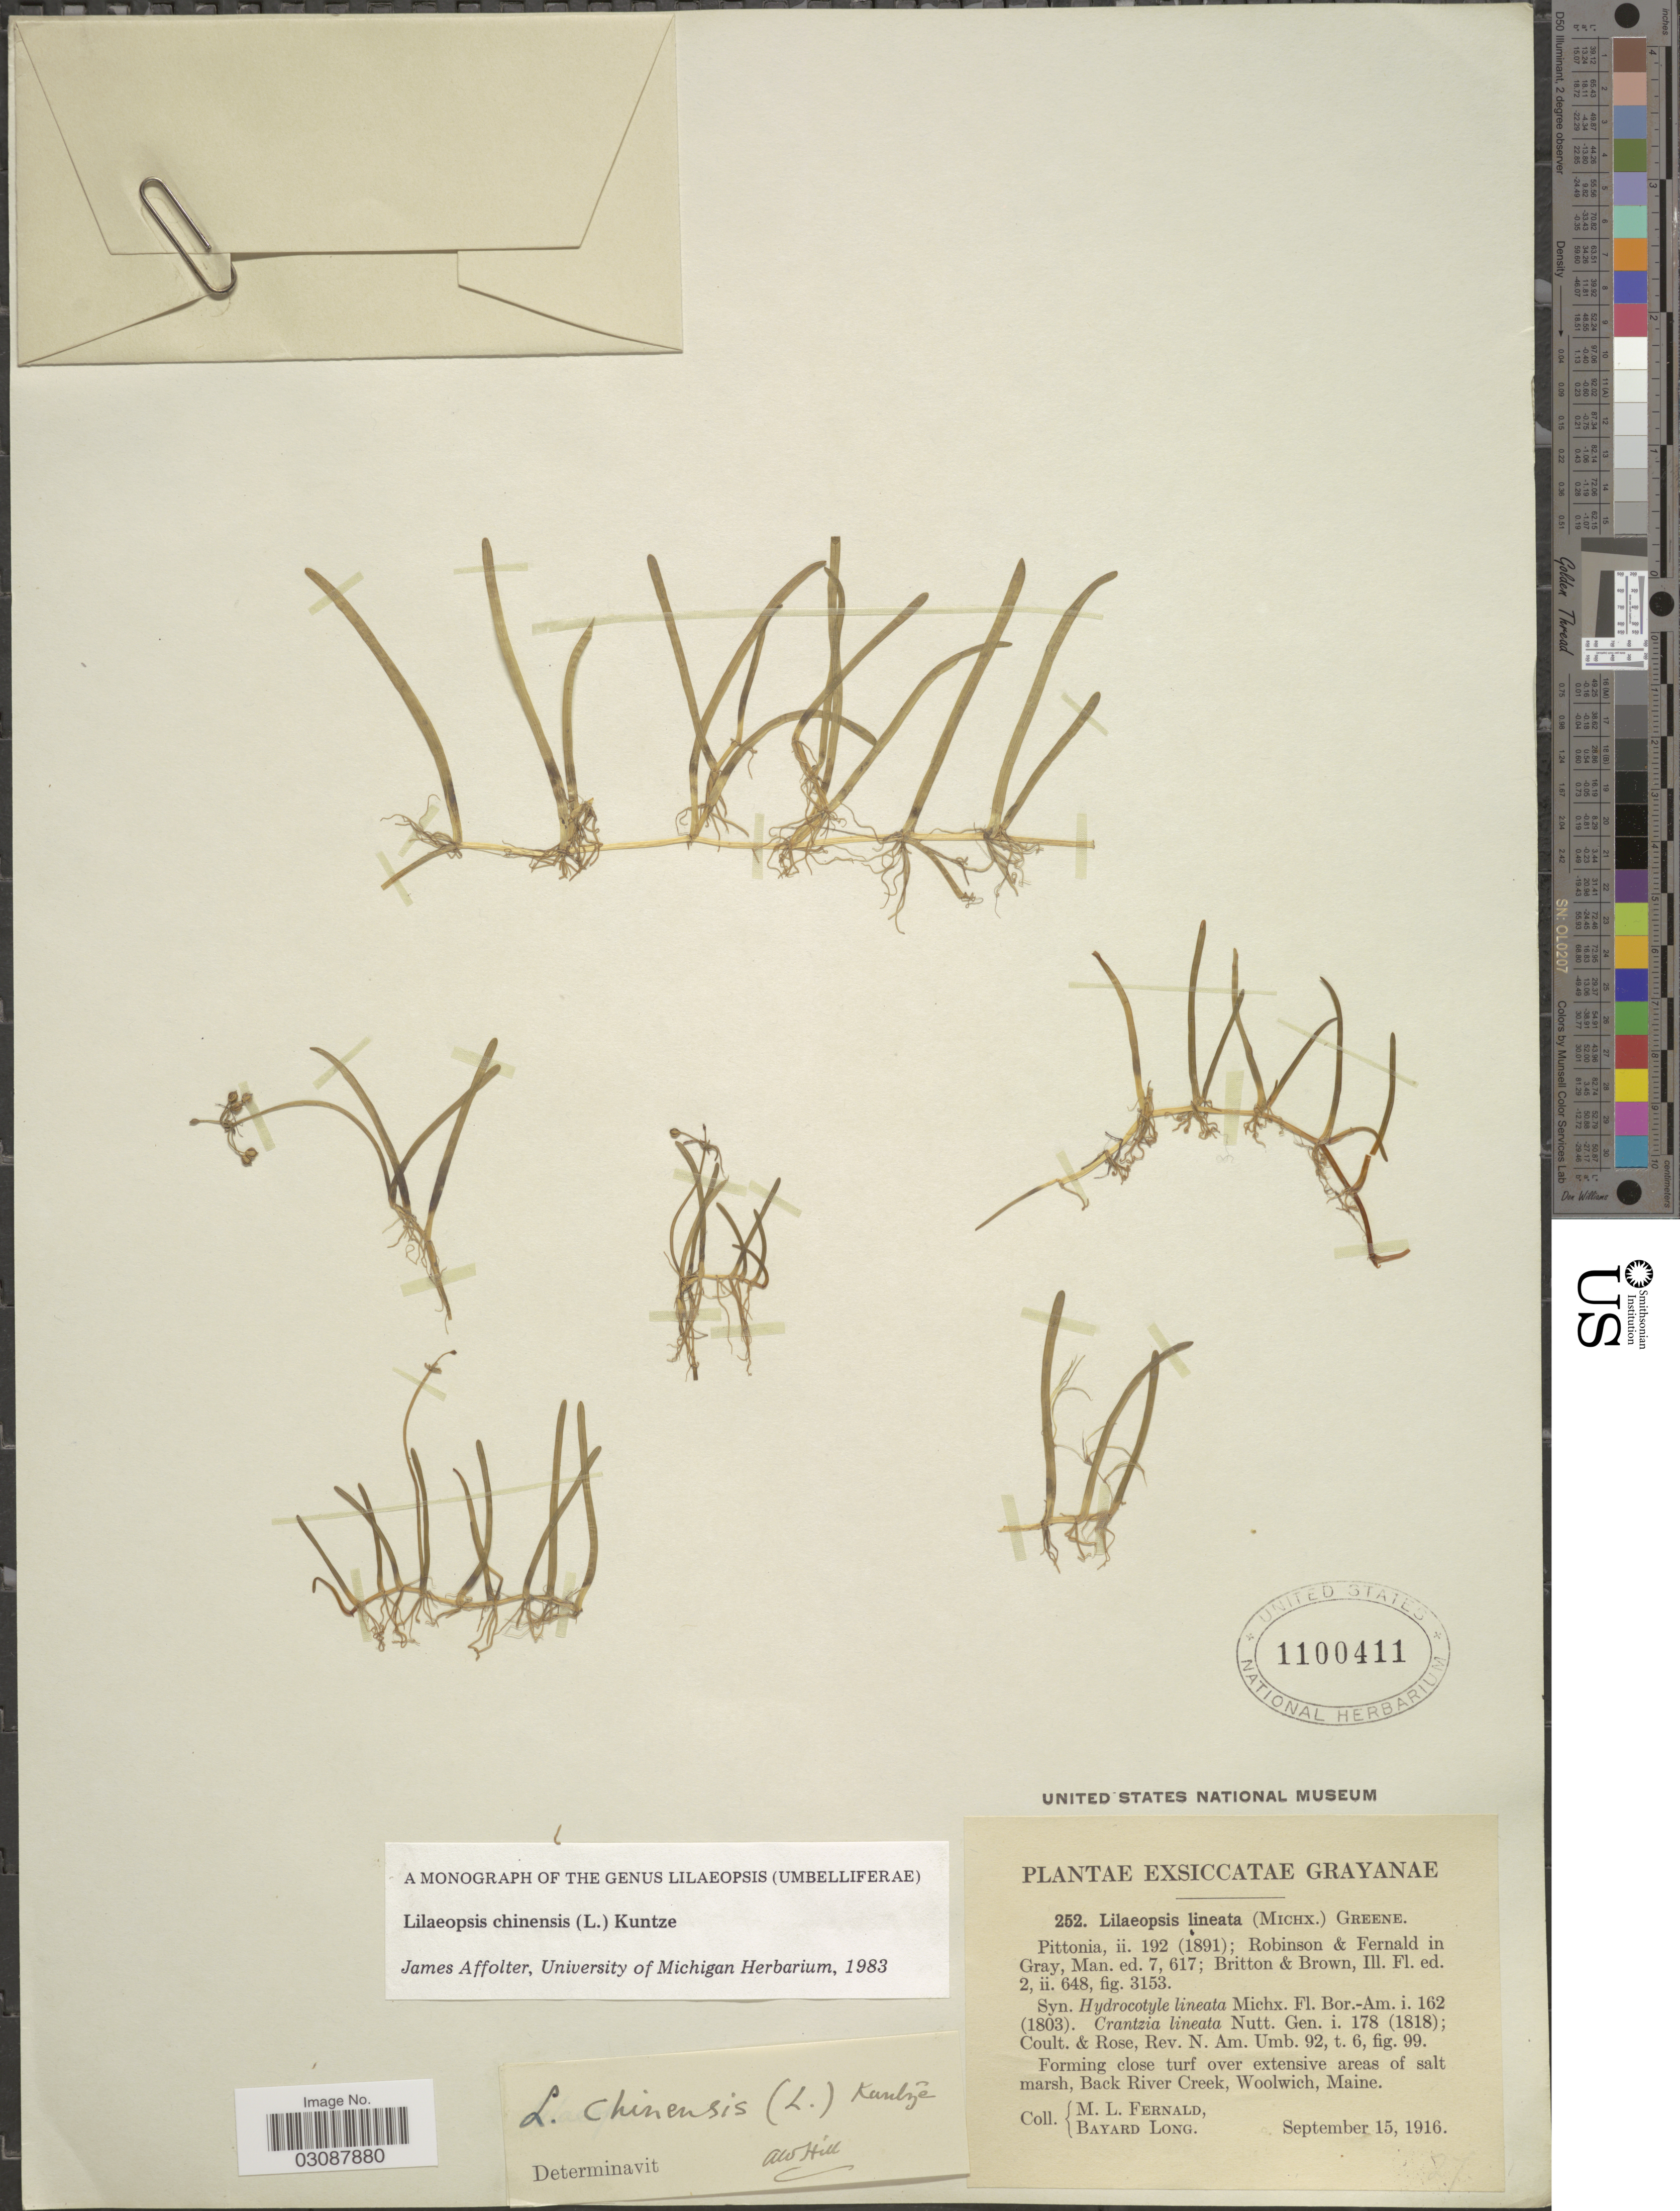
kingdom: Plantae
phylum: Tracheophyta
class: Magnoliopsida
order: Apiales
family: Apiaceae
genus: Lilaeopsis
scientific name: Lilaeopsis chinensis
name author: (L.) Kuntze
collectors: M. L. Fernald & B. Long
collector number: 252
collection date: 1916-09-15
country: United States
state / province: Maine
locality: Forming close turf over extensive areas of salt marsh, Black River Creek, Woolwich.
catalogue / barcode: US 1100411